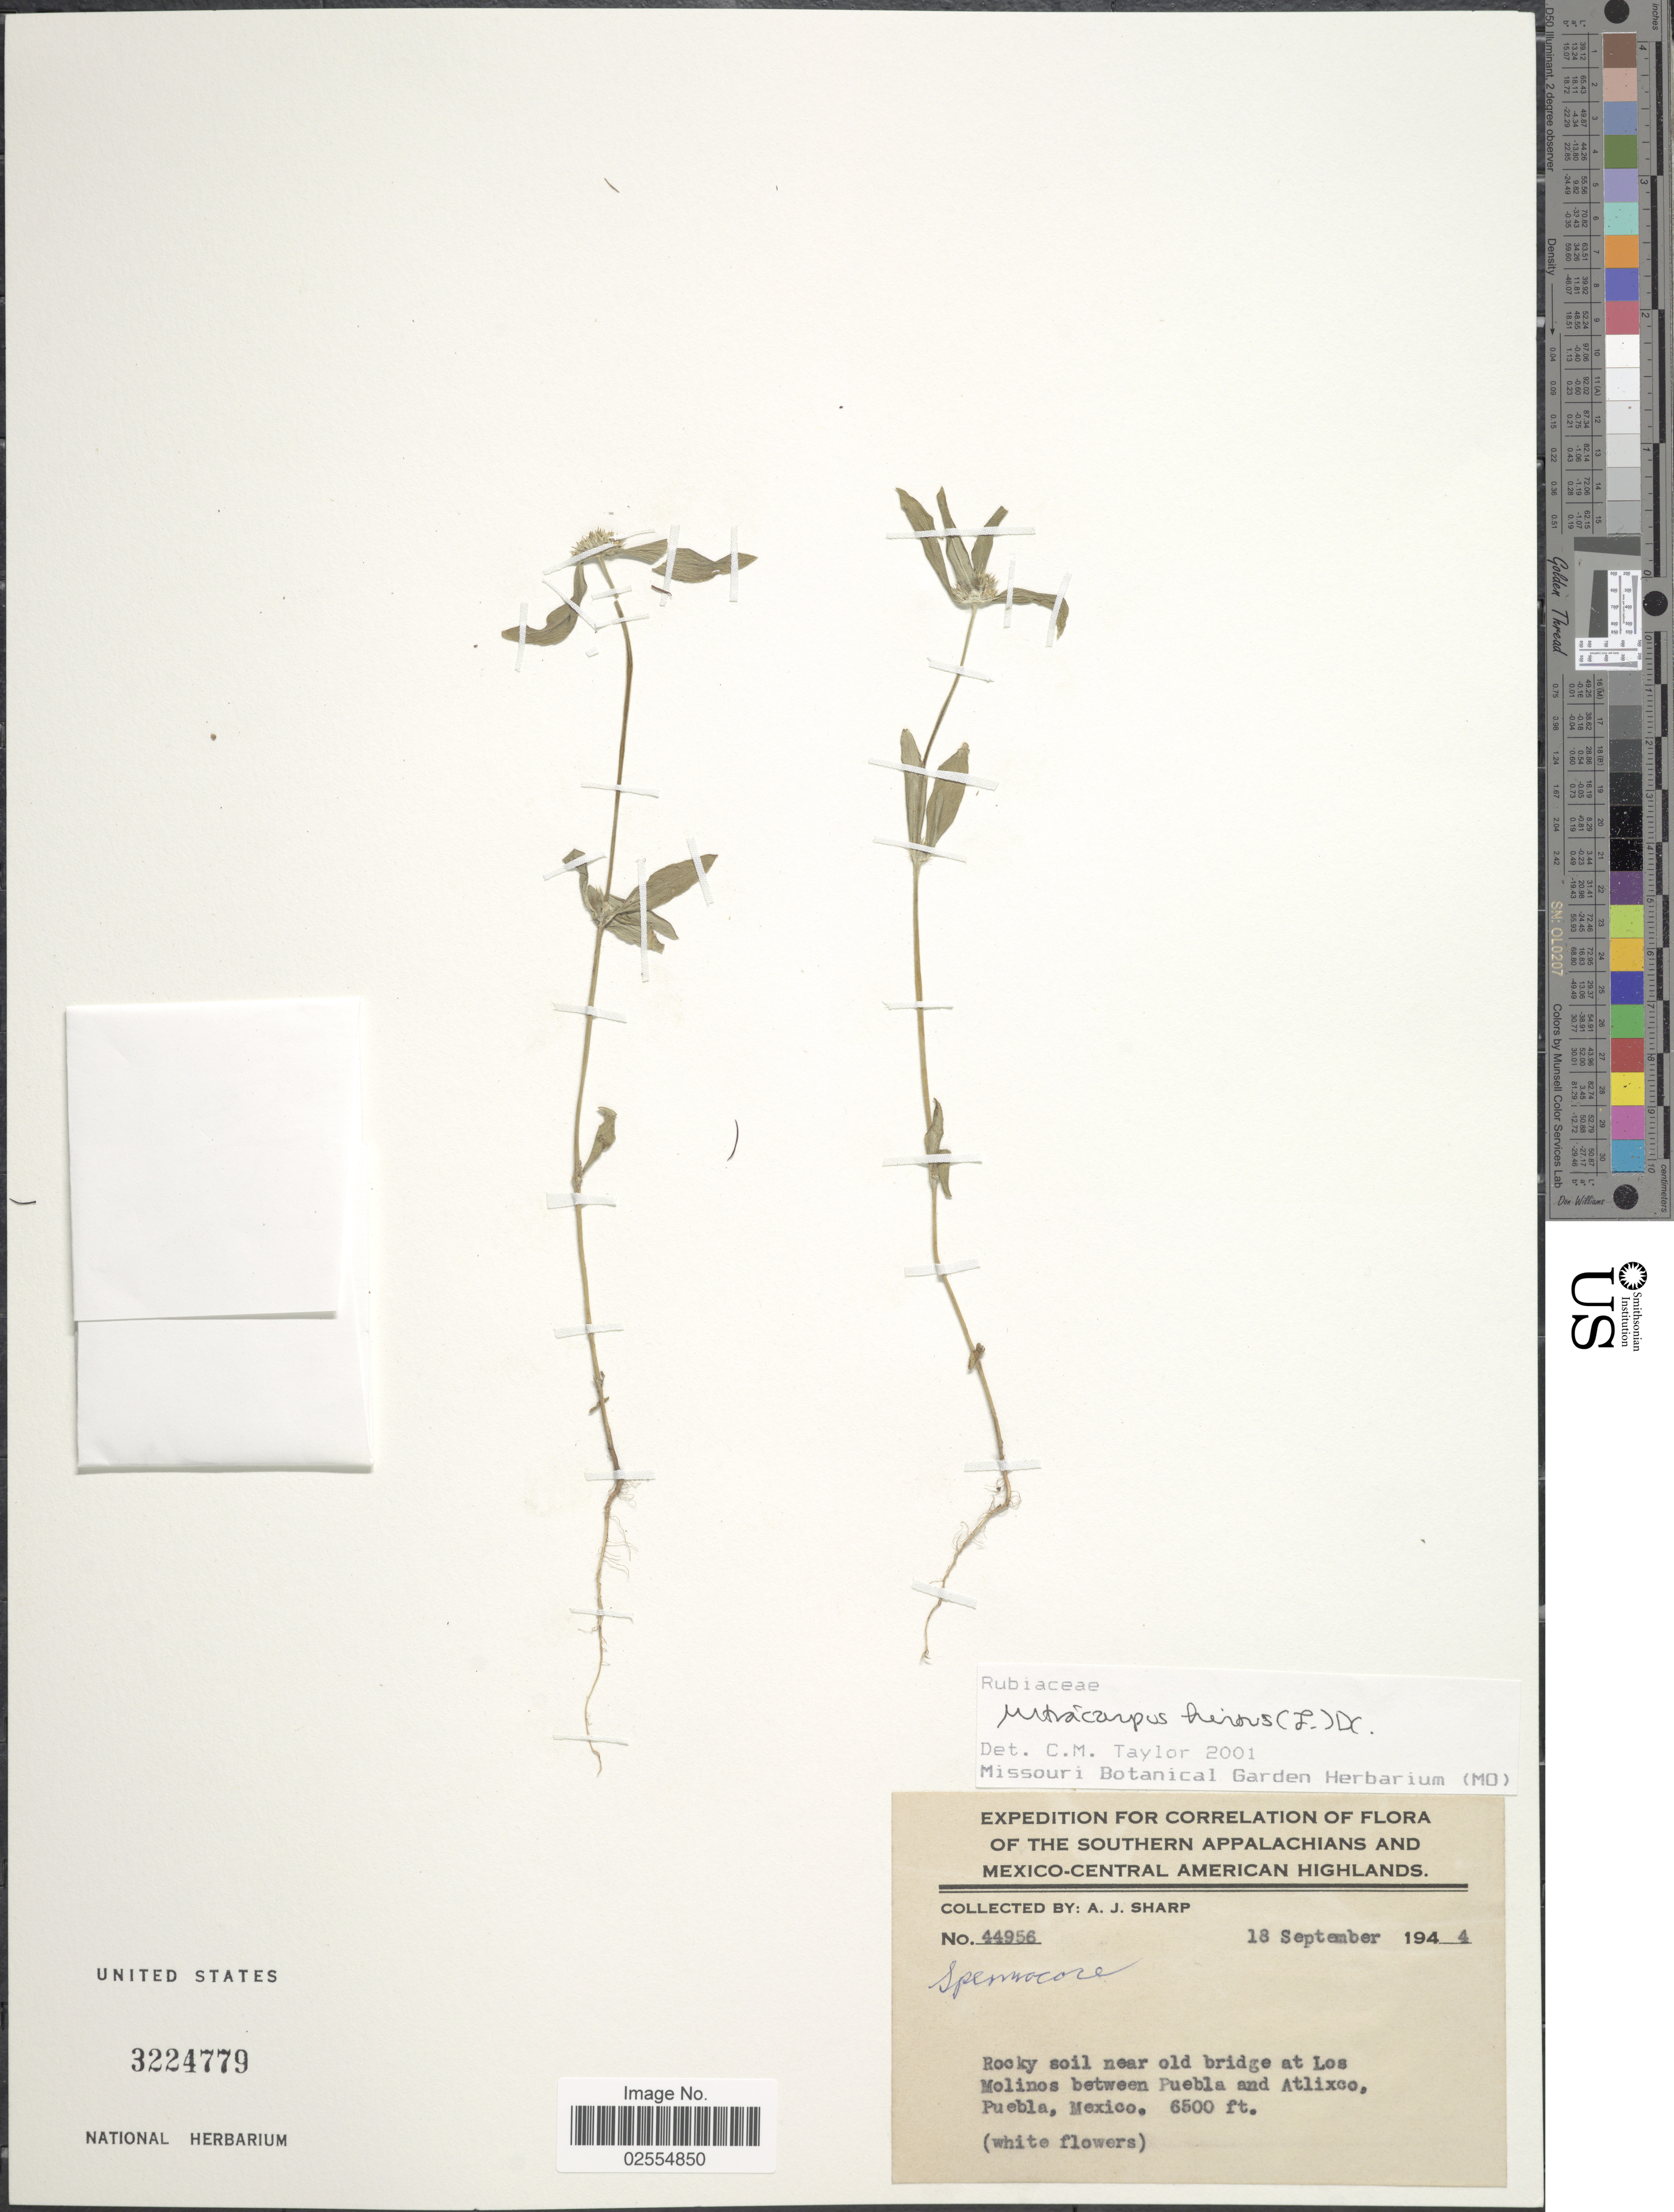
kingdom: Plantae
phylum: Tracheophyta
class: Magnoliopsida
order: Gentianales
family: Rubiaceae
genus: Mitracarpus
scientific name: Mitracarpus hirtus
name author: (L.) DC.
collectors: A. J. Sharp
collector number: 44956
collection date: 1944-09-18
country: Mexico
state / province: Puebla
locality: Southern Appalachians and Mexico-Central American Highlands, near old bridge at Los Molinos between Puebla and Atlixco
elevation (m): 1981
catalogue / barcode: US 3224779